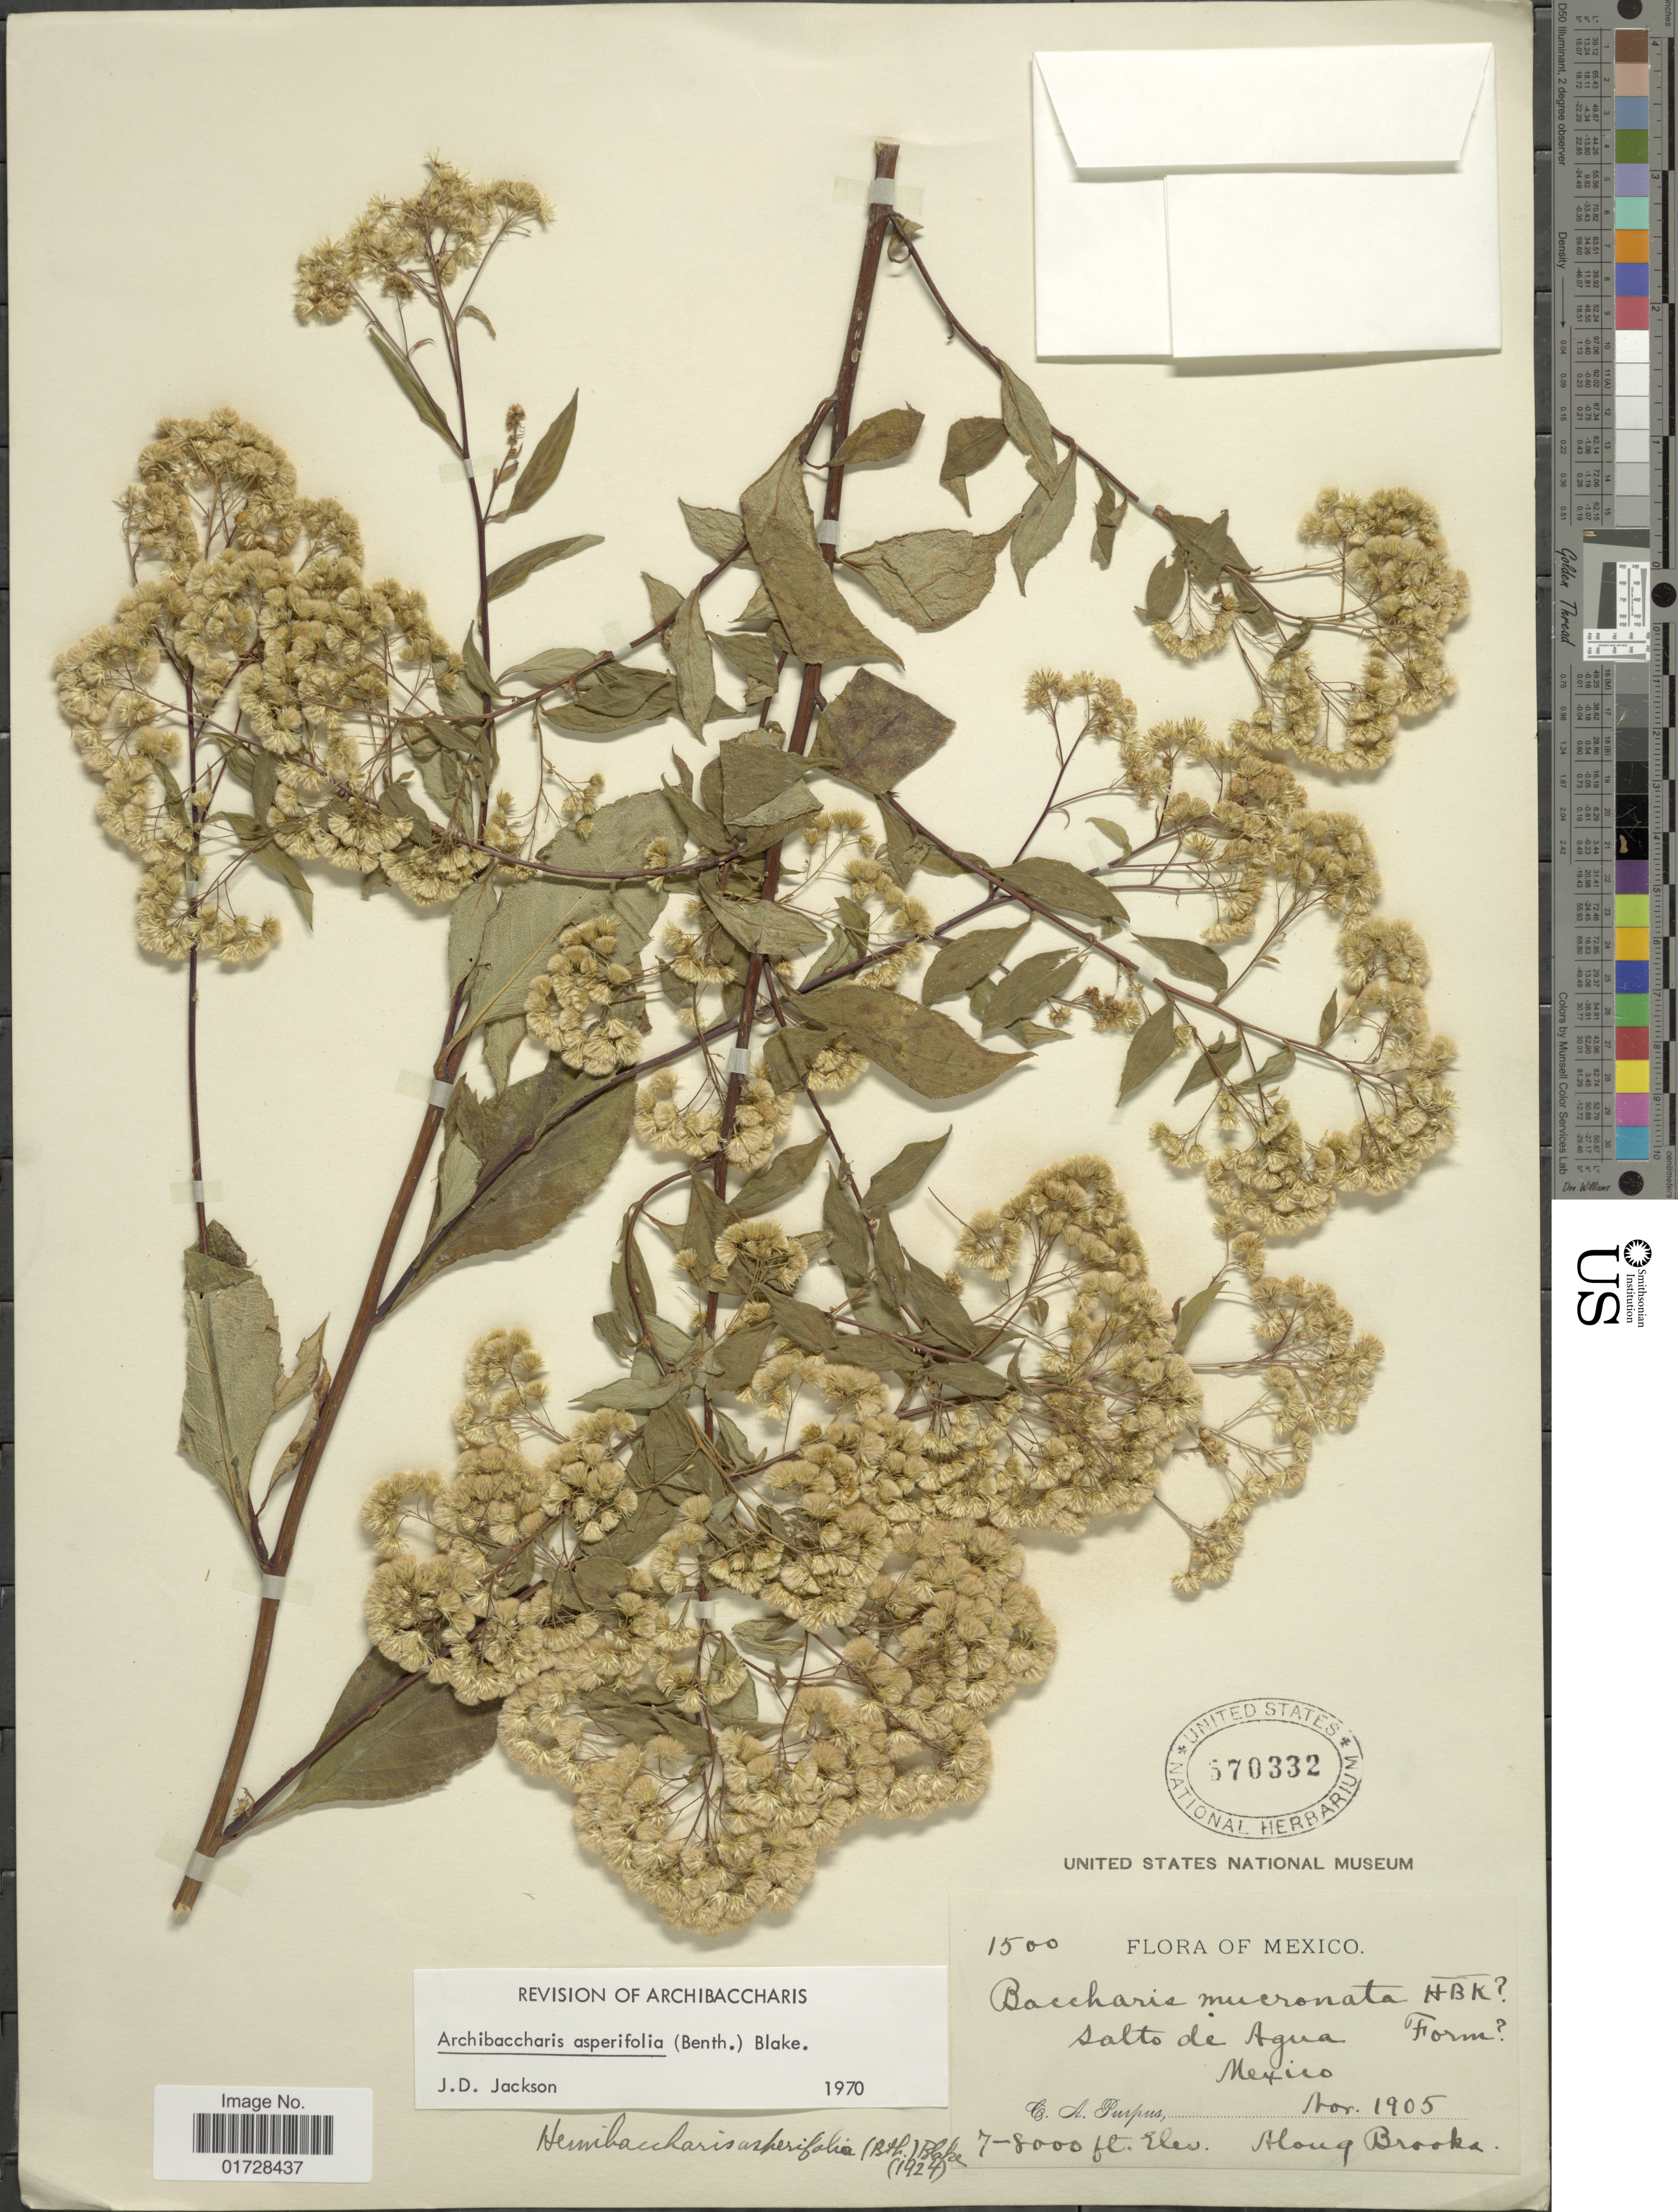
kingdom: Plantae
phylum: Tracheophyta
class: Magnoliopsida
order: Asterales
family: Asteraceae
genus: Archibaccharis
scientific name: Archibaccharis asperifolia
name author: (Benth.) S.F. Blake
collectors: C. A. Purpus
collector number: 1500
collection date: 1905-11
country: Mexico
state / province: México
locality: Salto de Agua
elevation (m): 2134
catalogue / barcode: US 870332